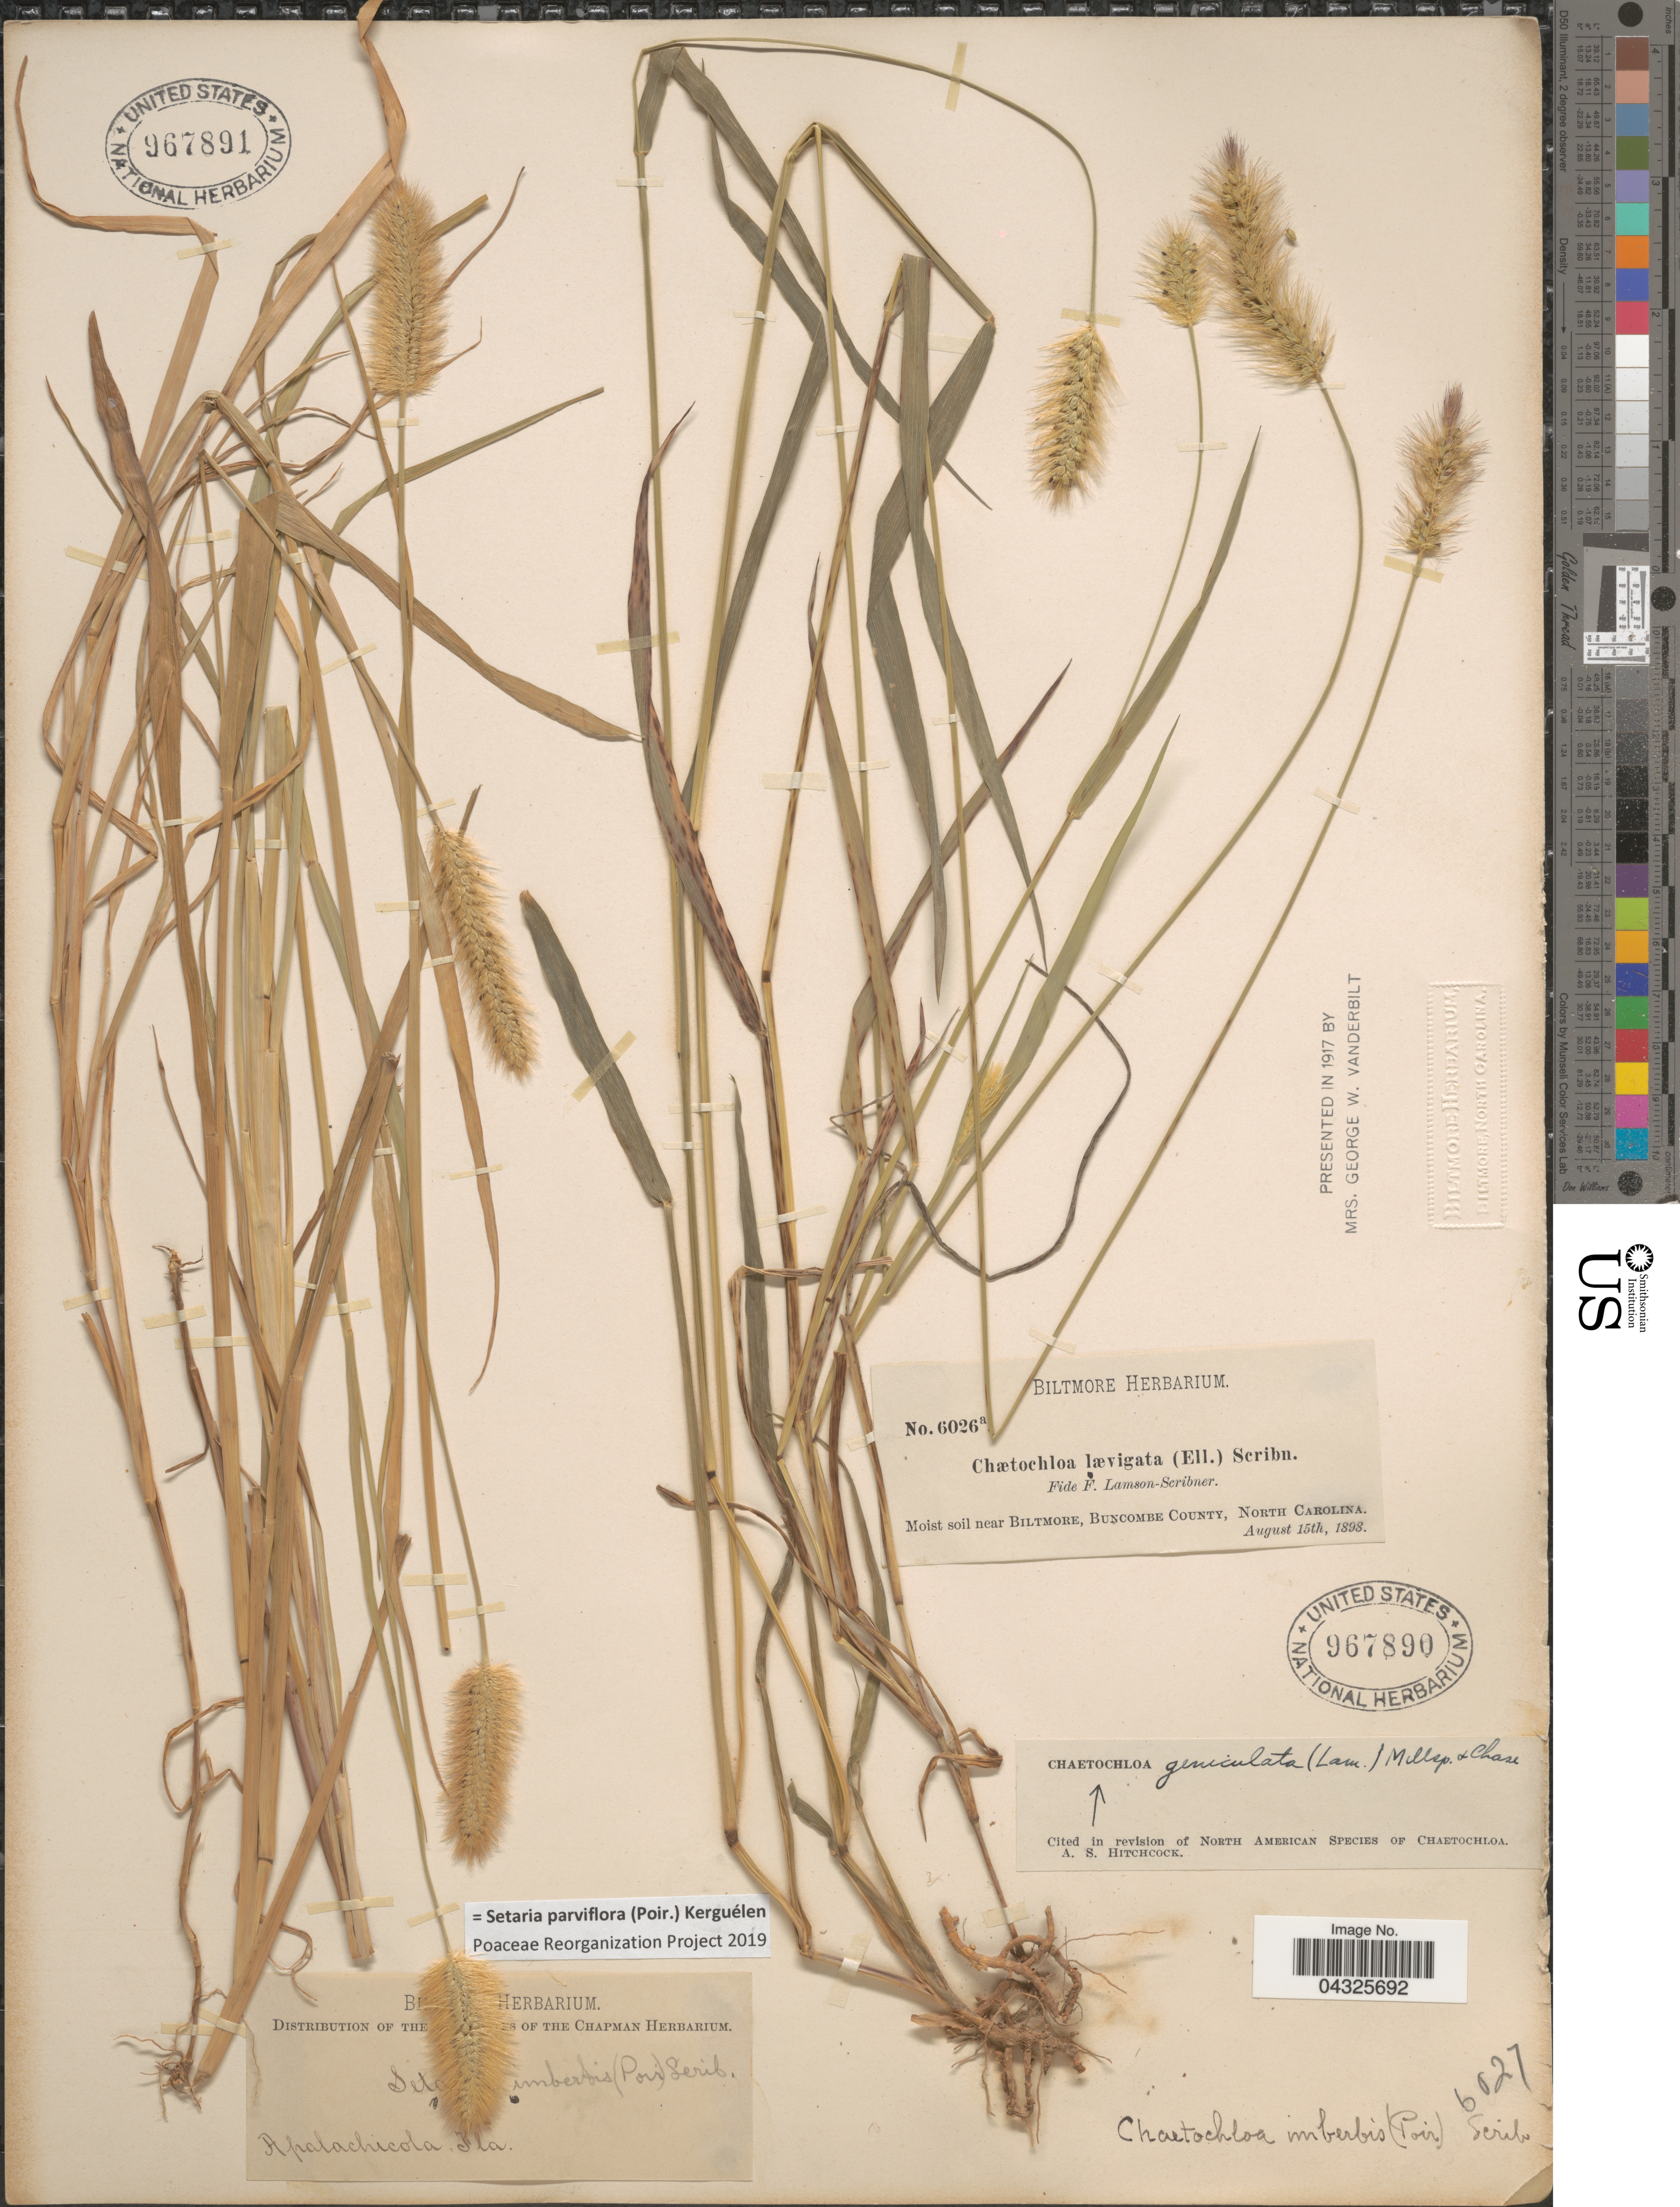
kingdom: Plantae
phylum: Tracheophyta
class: Liliopsida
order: Poales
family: Poaceae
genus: Setaria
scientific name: Setaria parviflora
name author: (Poir.) Kerguélen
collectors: ex herb. Biltmore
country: United States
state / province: Florida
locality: Apalachicola.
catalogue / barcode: US 967891-2